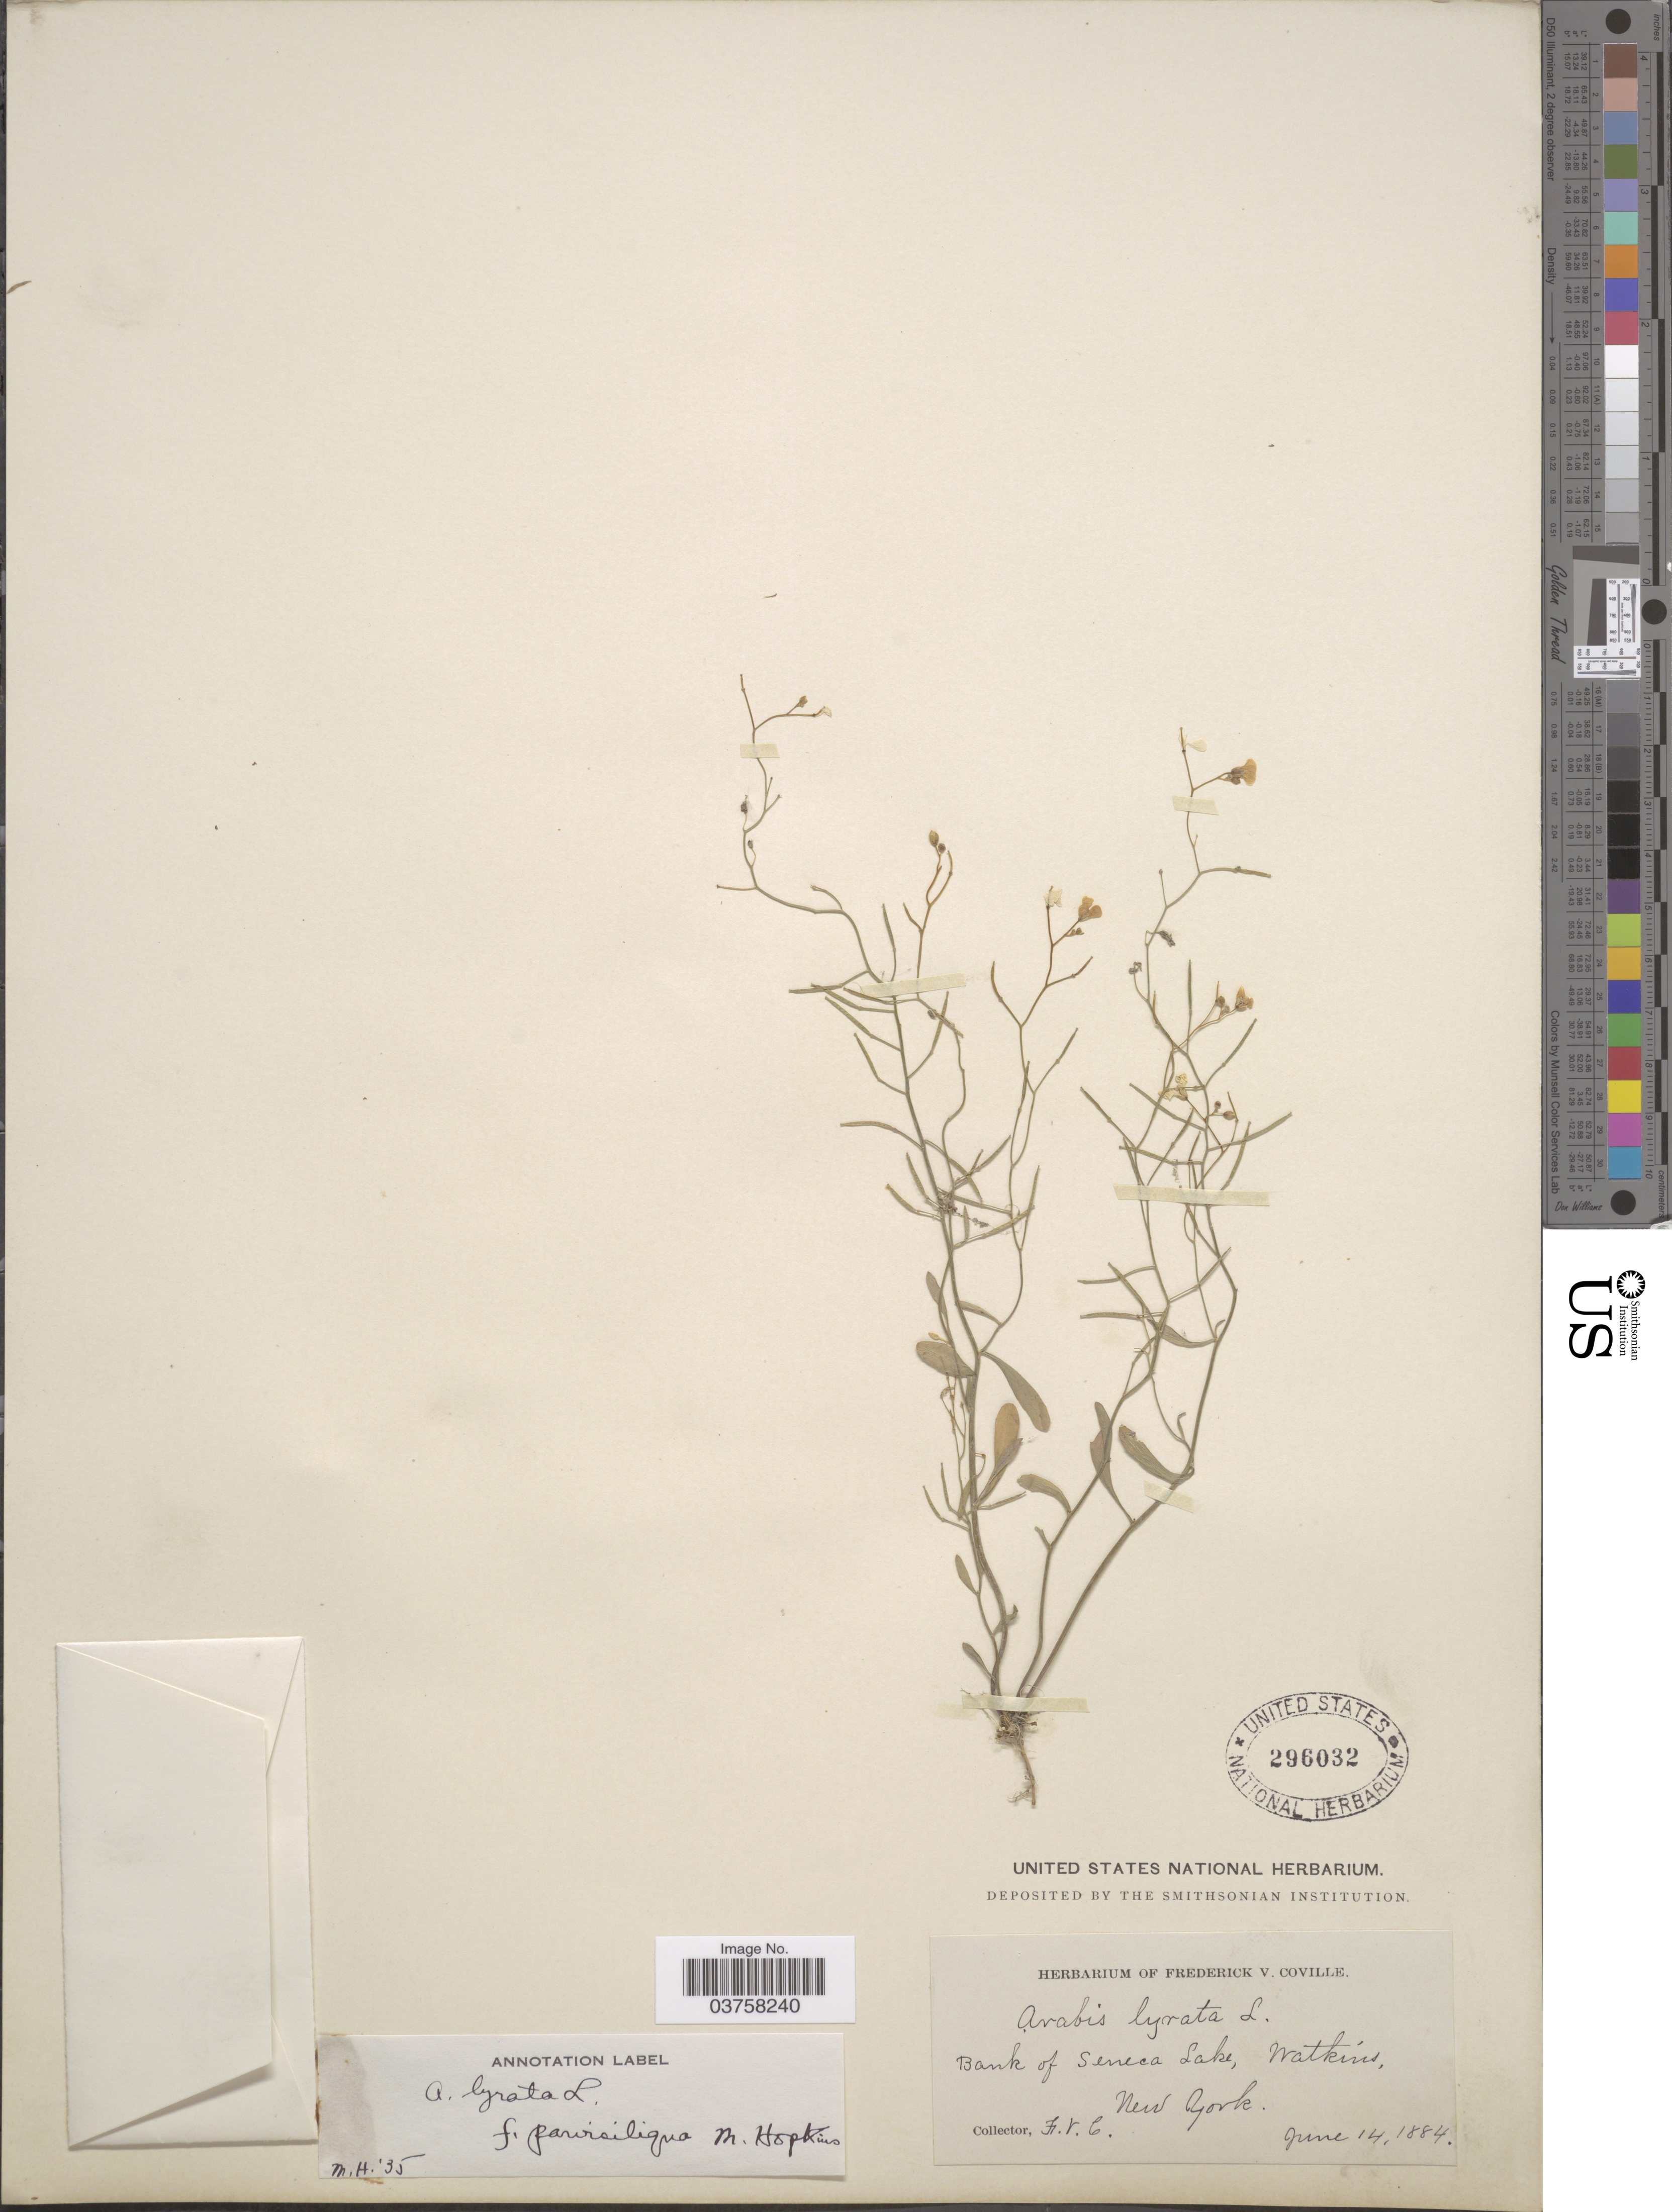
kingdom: Plantae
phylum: Tracheophyta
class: Magnoliopsida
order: Brassicales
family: Brassicaceae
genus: Arabidopsis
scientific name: Arabidopsis lyrata f. parvisiliqua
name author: M. Hopkins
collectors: F. V. Coville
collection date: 1884-06-14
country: United States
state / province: New York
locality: Bank of Seneca Lake, Watkins.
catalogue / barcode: US 296032